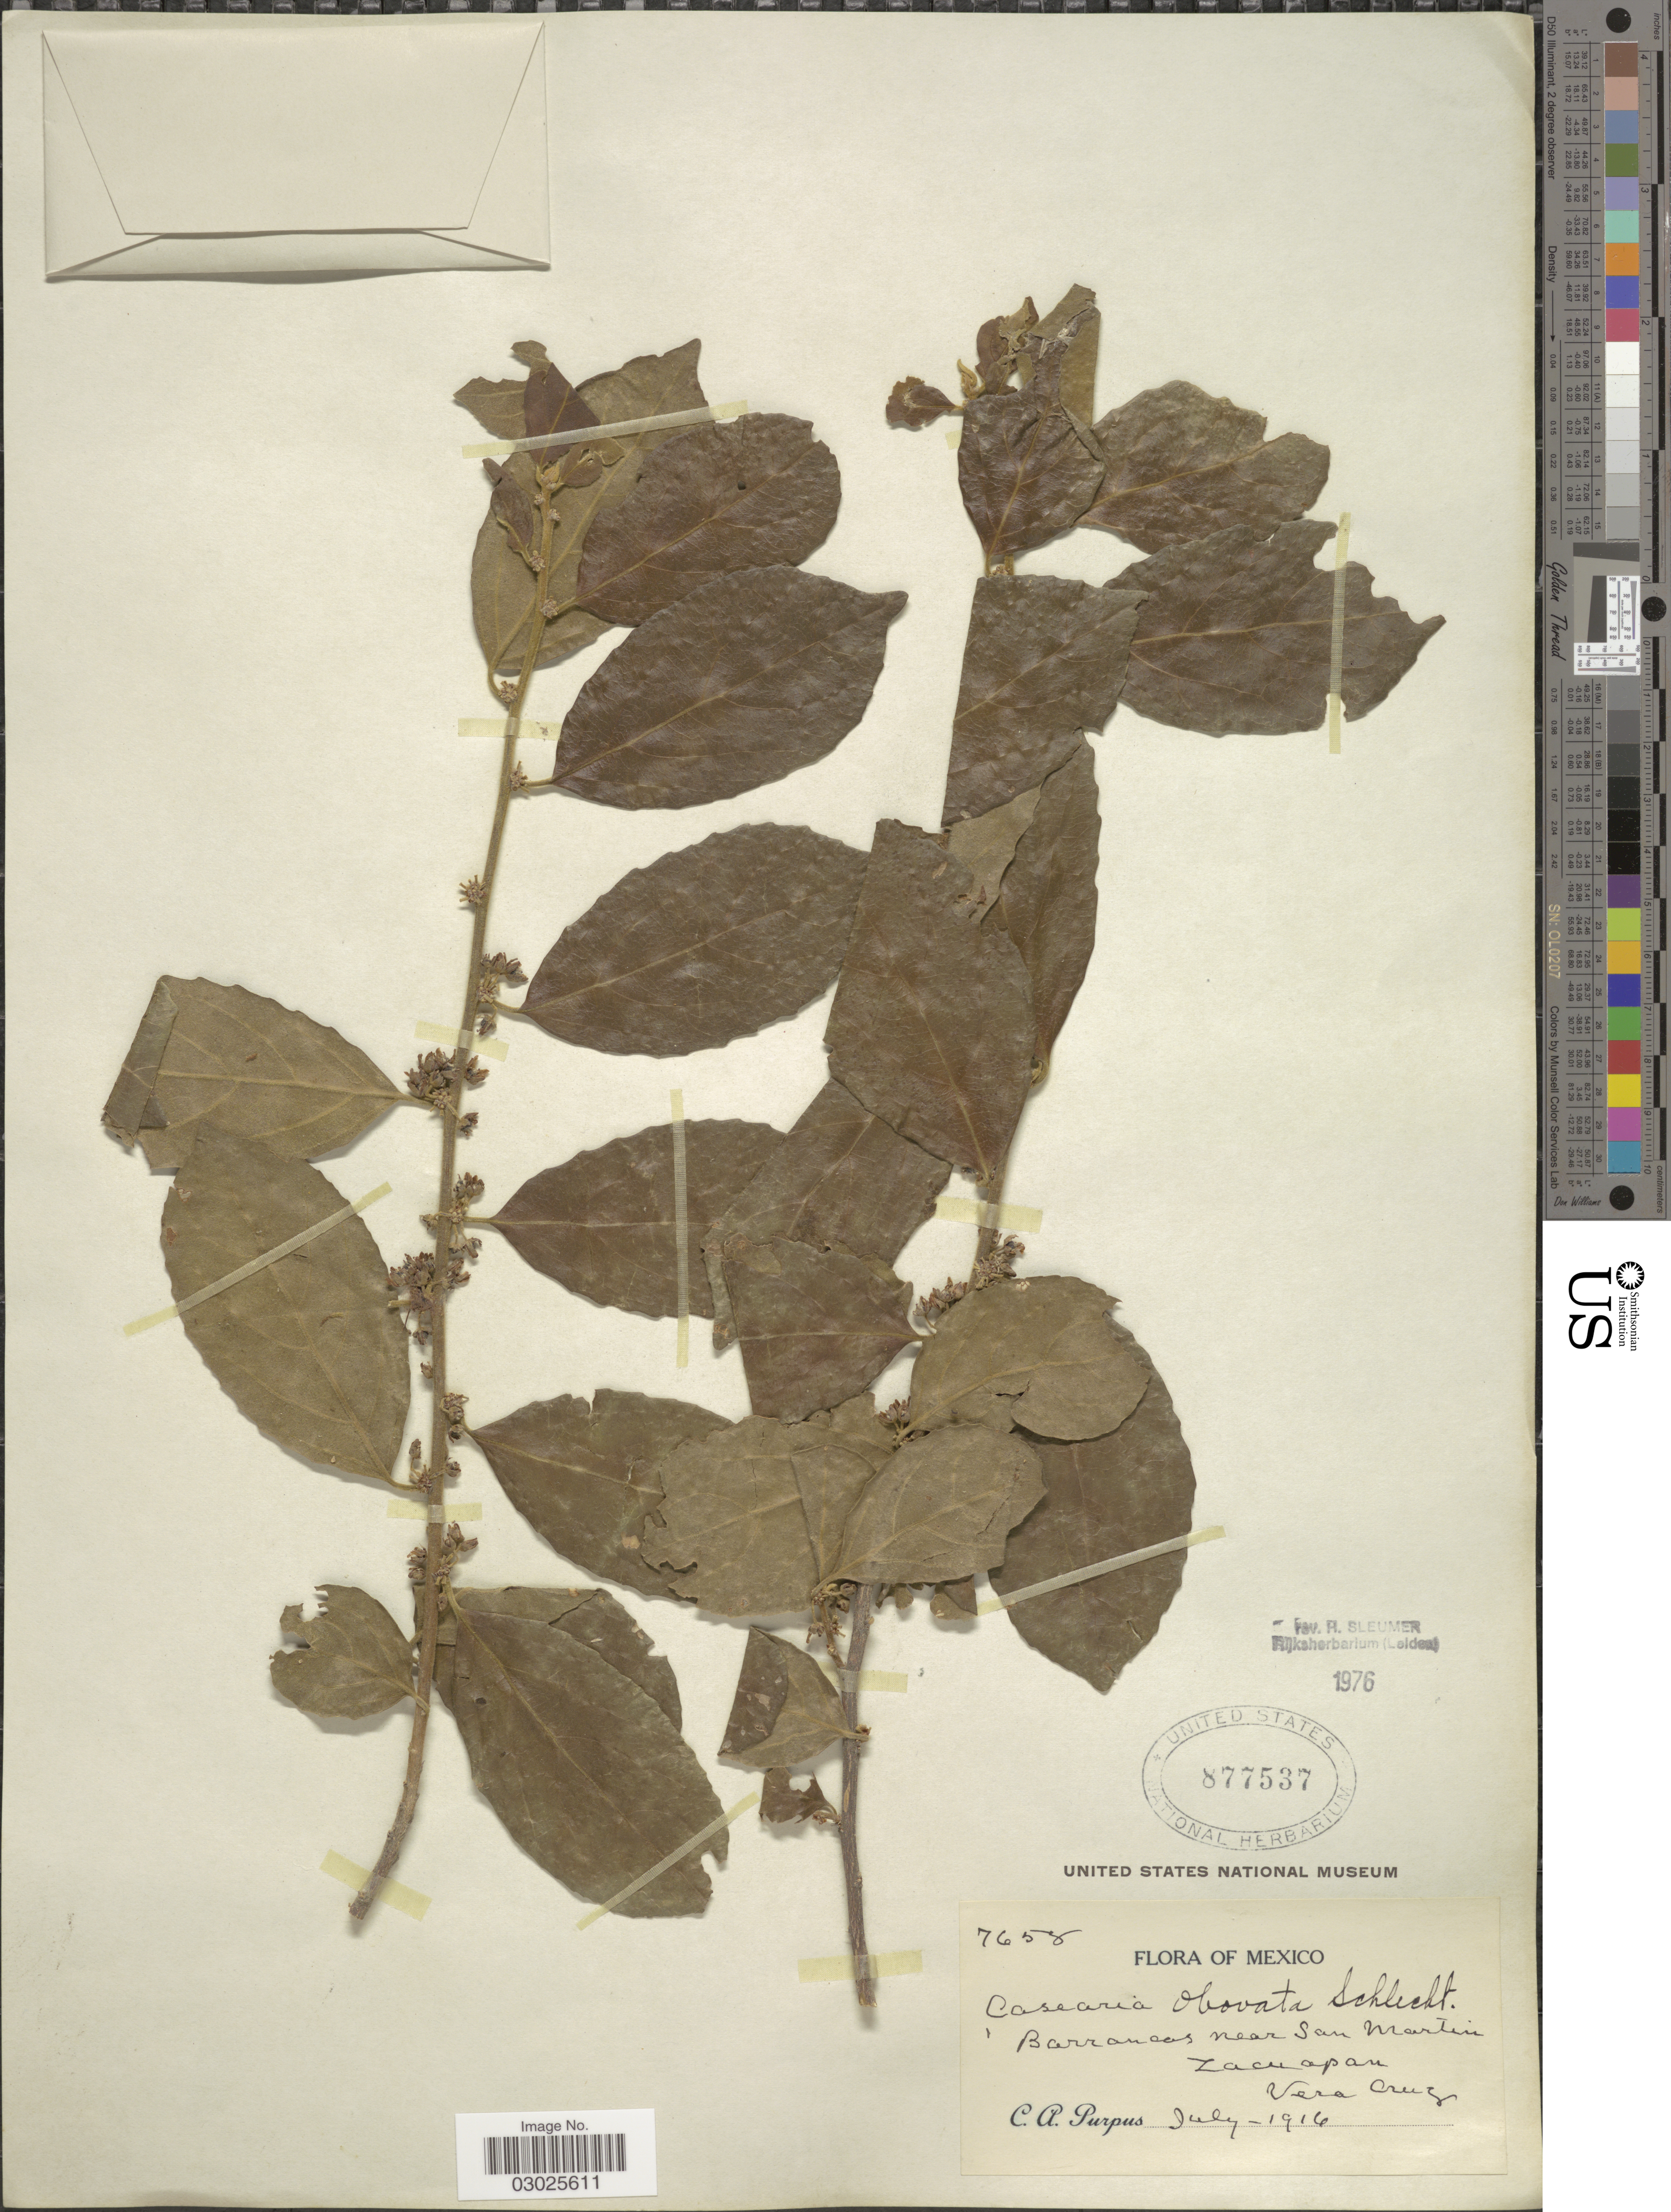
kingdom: Plantae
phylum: Tracheophyta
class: Magnoliopsida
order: Malpighiales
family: Salicaceae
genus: Casearia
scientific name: Casearia obovata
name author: Schltdl.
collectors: C. A. Purpus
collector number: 7658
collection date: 1916-07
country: Mexico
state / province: Veracruz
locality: Barrancas near San Martin. Zacuapan. Vera Cruz.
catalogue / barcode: US 877537